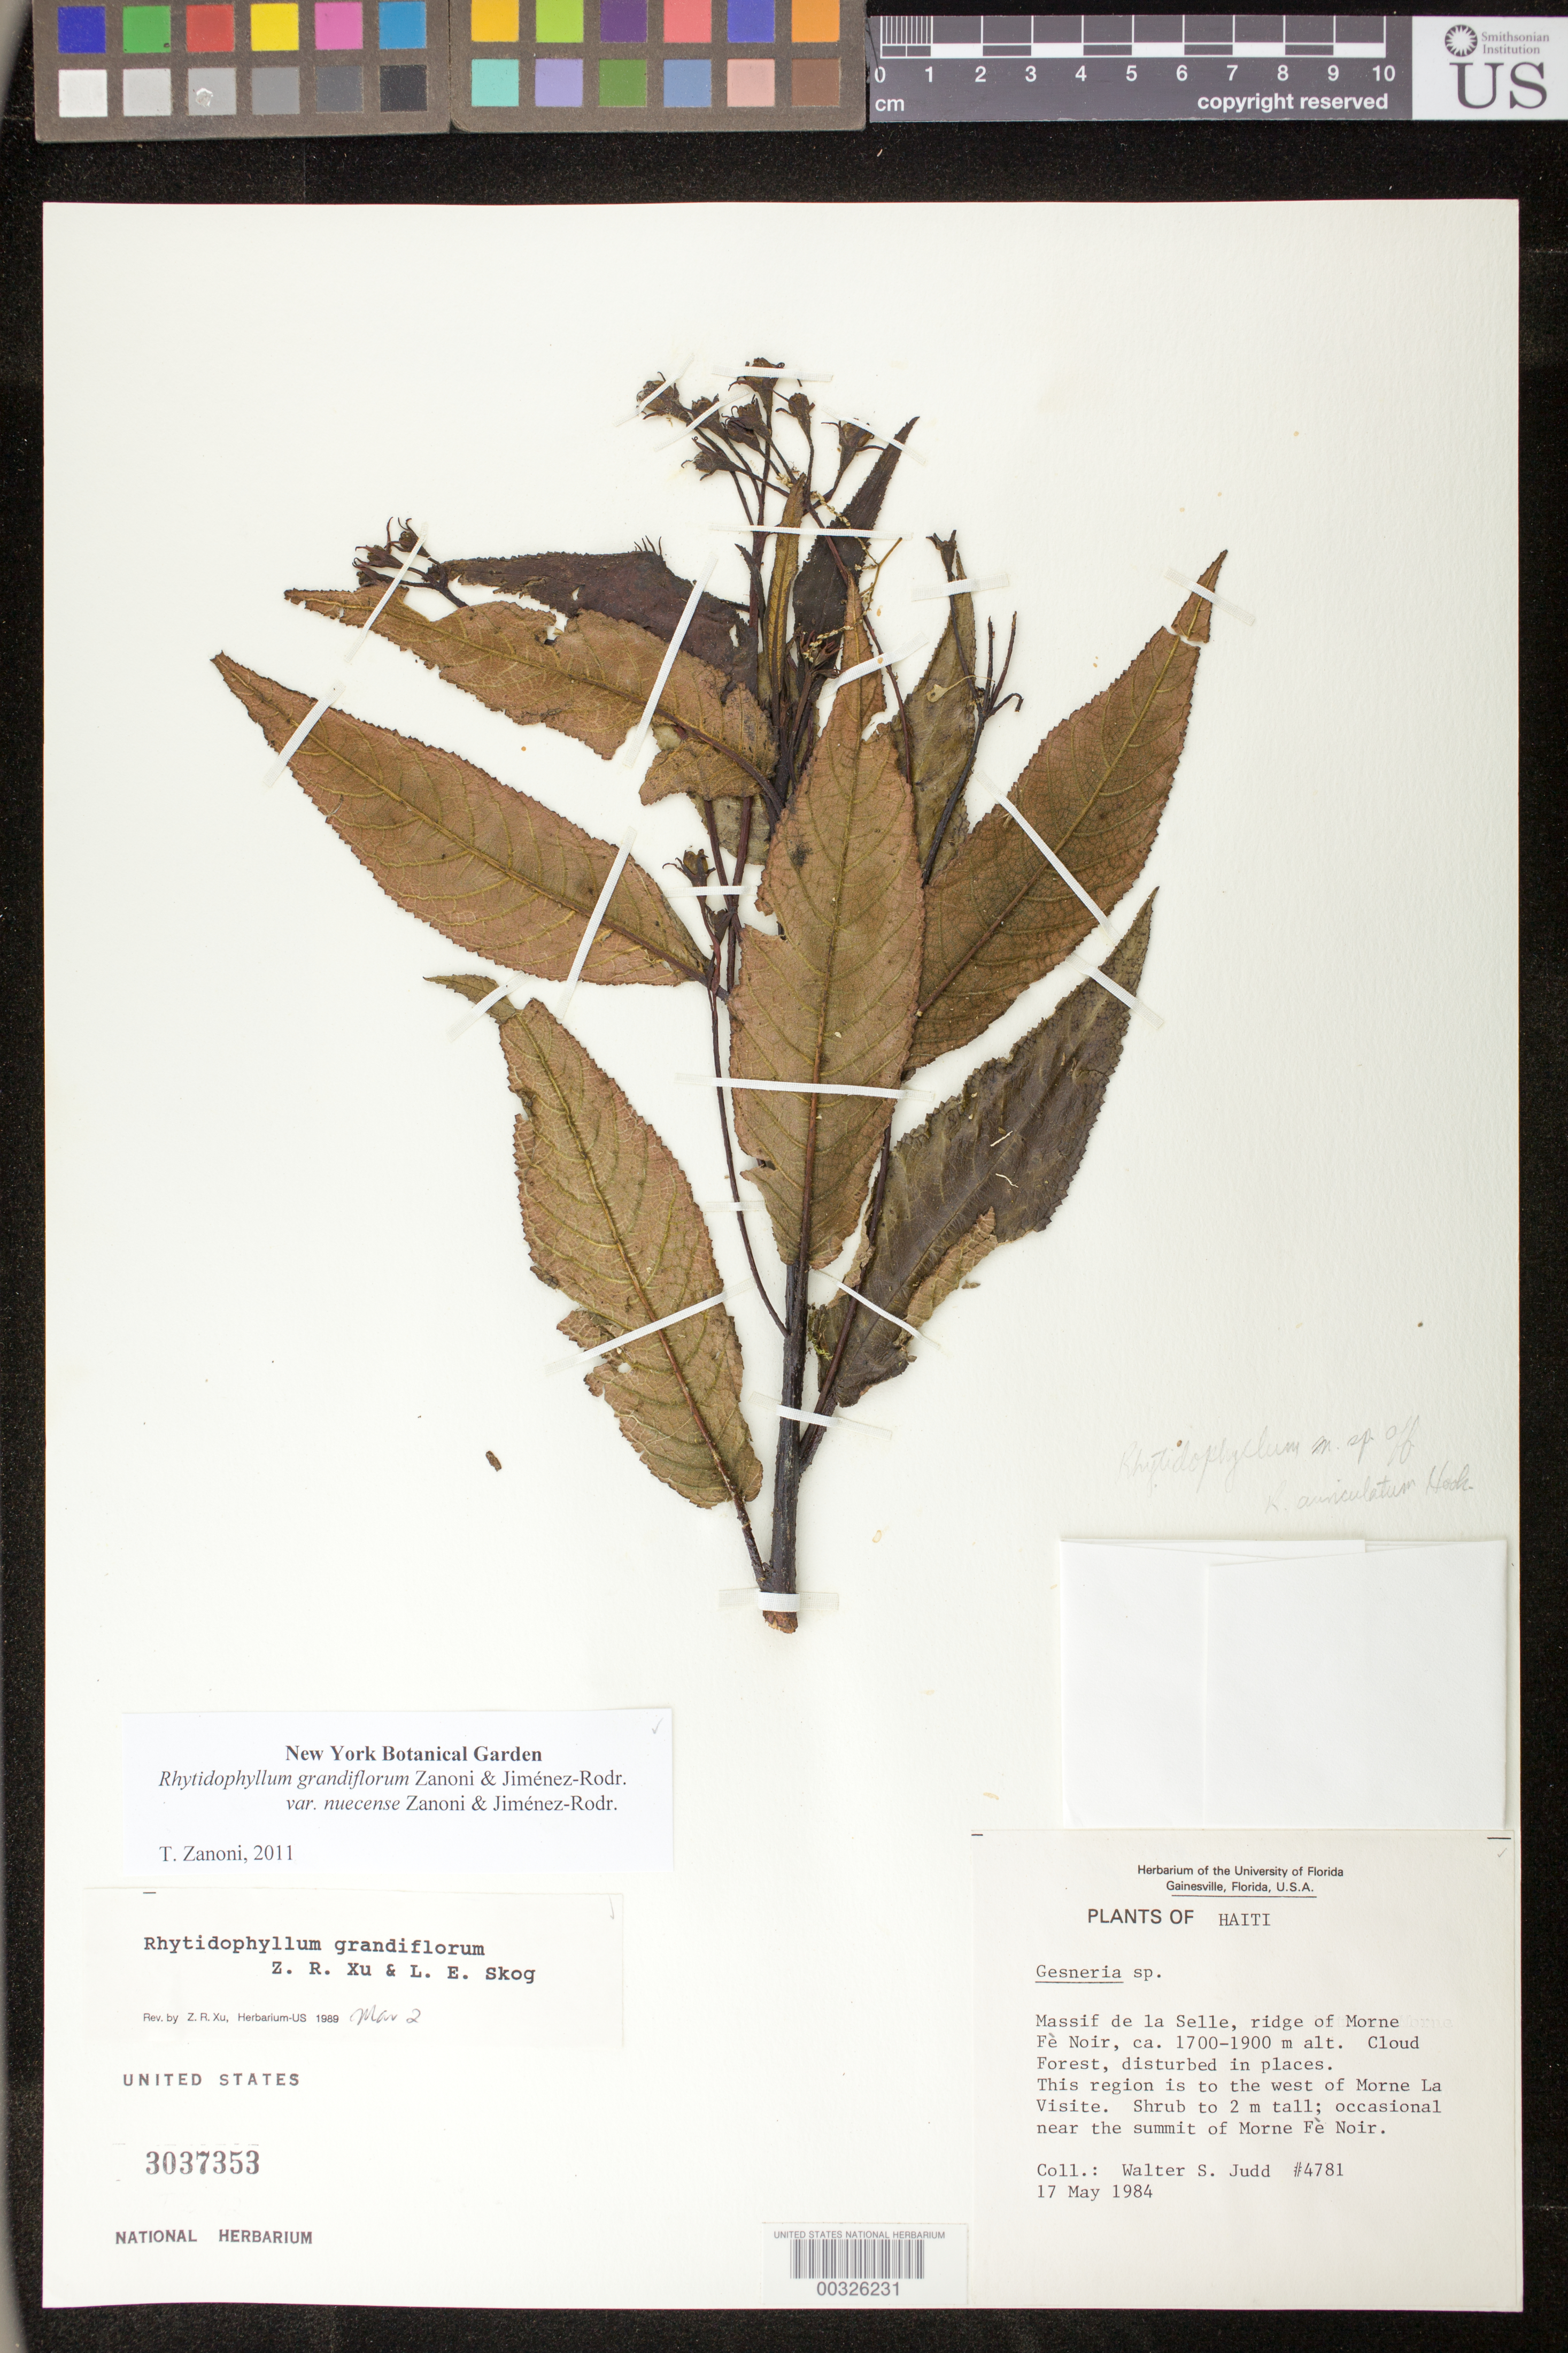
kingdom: Plantae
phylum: Tracheophyta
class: Magnoliopsida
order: Lamiales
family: Gesneriaceae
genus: Rhytidophyllum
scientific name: Rhytidophyllum grandiflorum var. nuecense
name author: Zanoni & Jiménez Rodr.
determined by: Zanoni, T. A., (NY), New York Botanical Garden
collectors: W. S. Judd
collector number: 4781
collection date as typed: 17 May 1984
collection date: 1984-05-17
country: Haiti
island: Hispaniola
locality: Massif de La Selle, ridge of Morne Fè Noir; this region is to the W of Morne La Visite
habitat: Cloud forest, disturbed in places, near the summit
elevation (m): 1700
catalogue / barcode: US 3037353